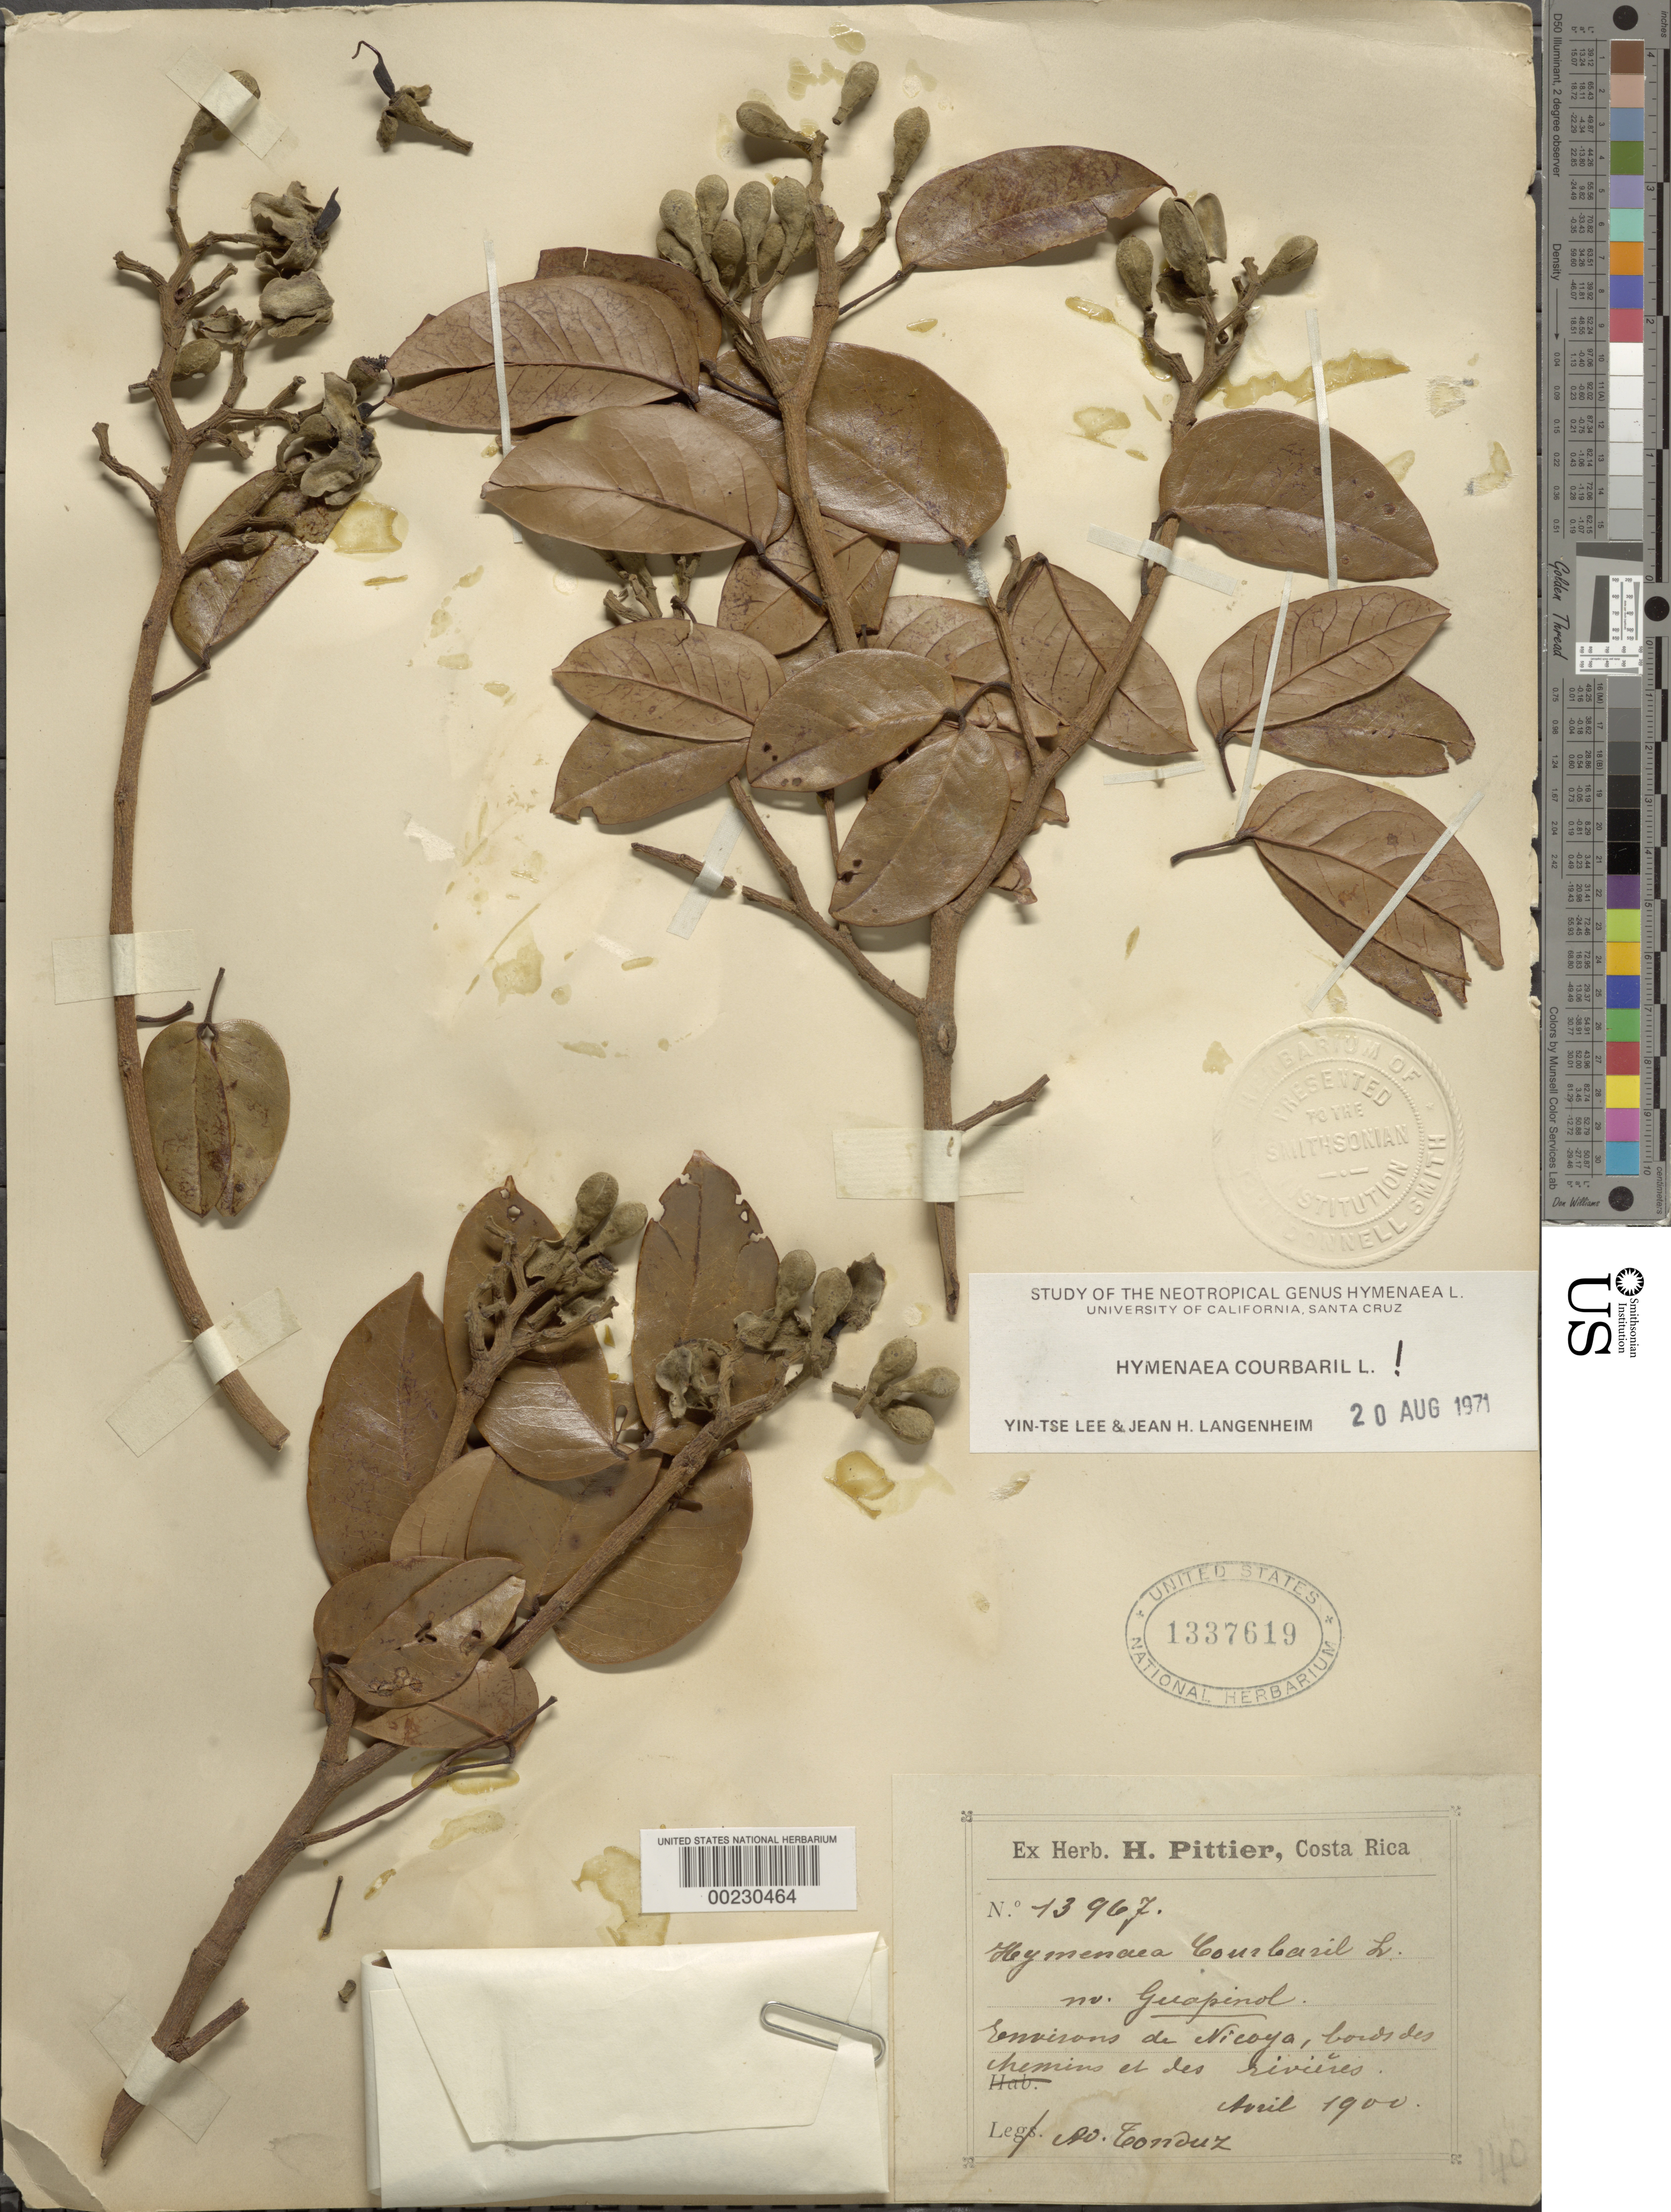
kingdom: Plantae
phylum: Tracheophyta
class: Magnoliopsida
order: Fabales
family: Fabaceae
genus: Hymenaea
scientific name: Hymenaea courbaril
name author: L.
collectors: A. Tonduz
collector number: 13967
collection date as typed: Apr 1900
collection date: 1900-04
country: Costa Rica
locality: Vicinity of Nicoya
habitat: Bank of river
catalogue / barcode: US 1337619